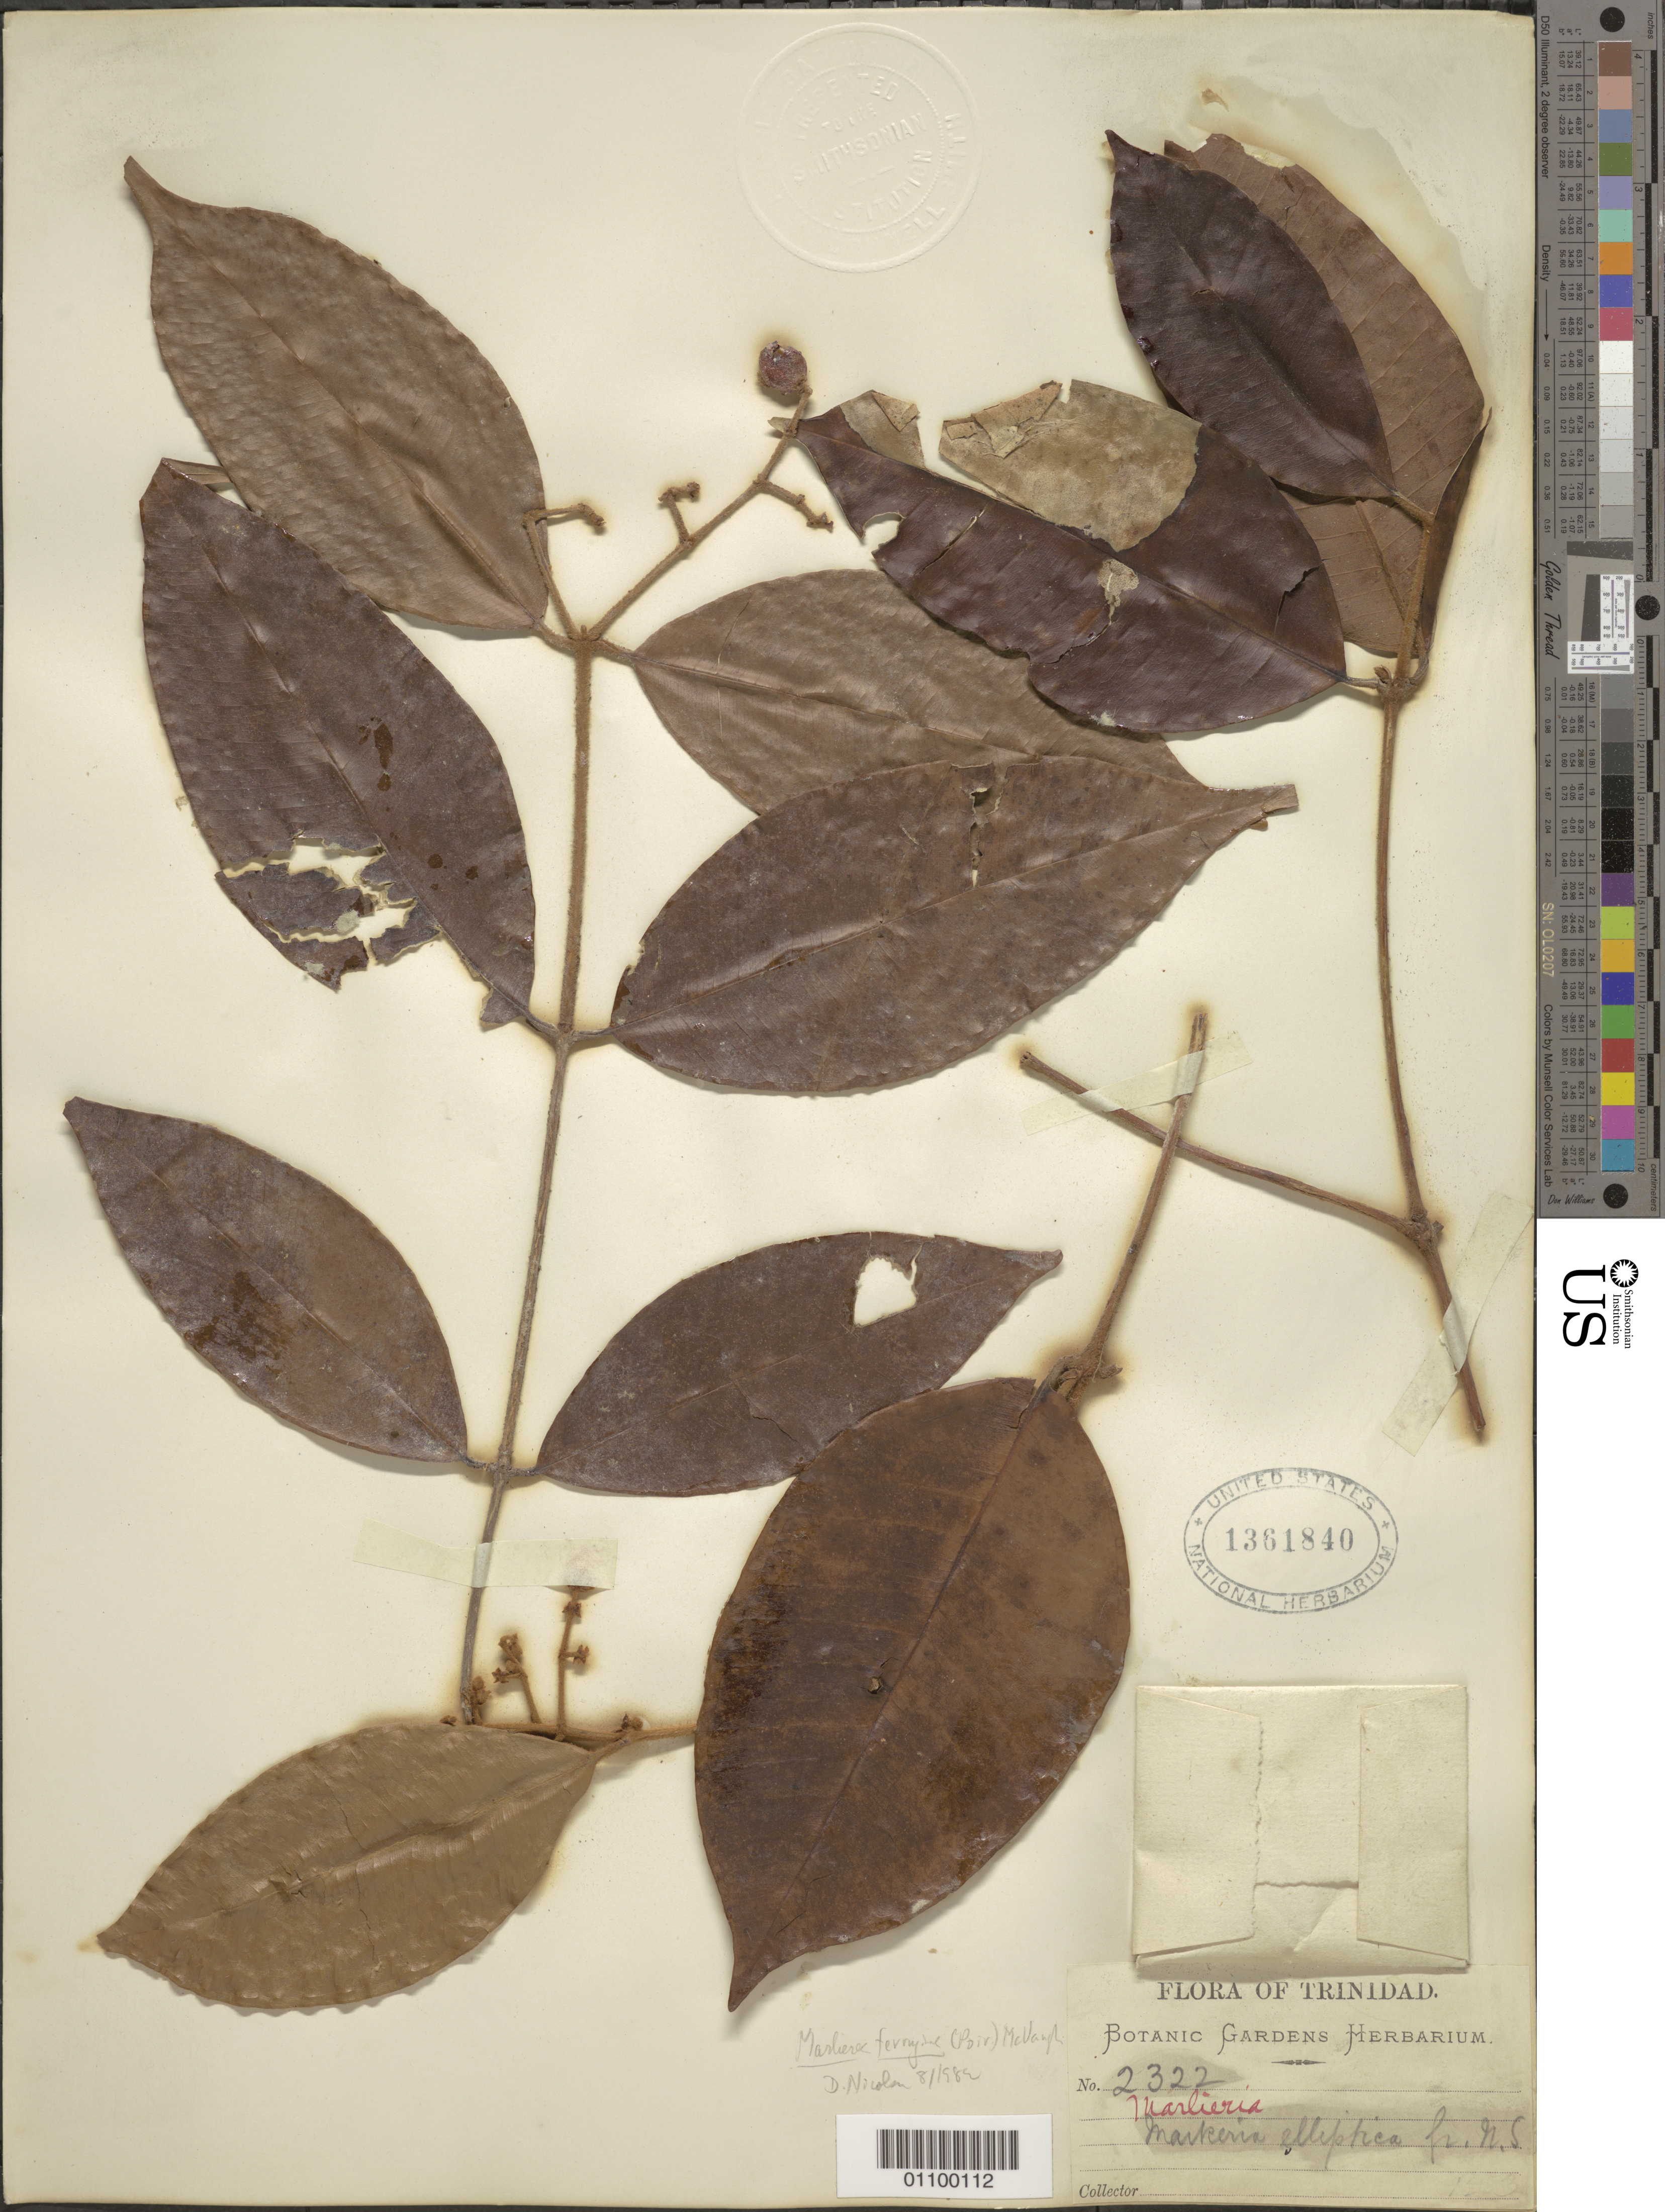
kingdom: Plantae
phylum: Tracheophyta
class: Magnoliopsida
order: Myrtales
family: Myrtaceae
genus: Myrcia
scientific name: Myrcia ferruginea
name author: (Poir.) DC.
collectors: Botanic Gardens Herbarium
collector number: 2322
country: Trinidad and Tobago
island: Trinidad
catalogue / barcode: US 1361840